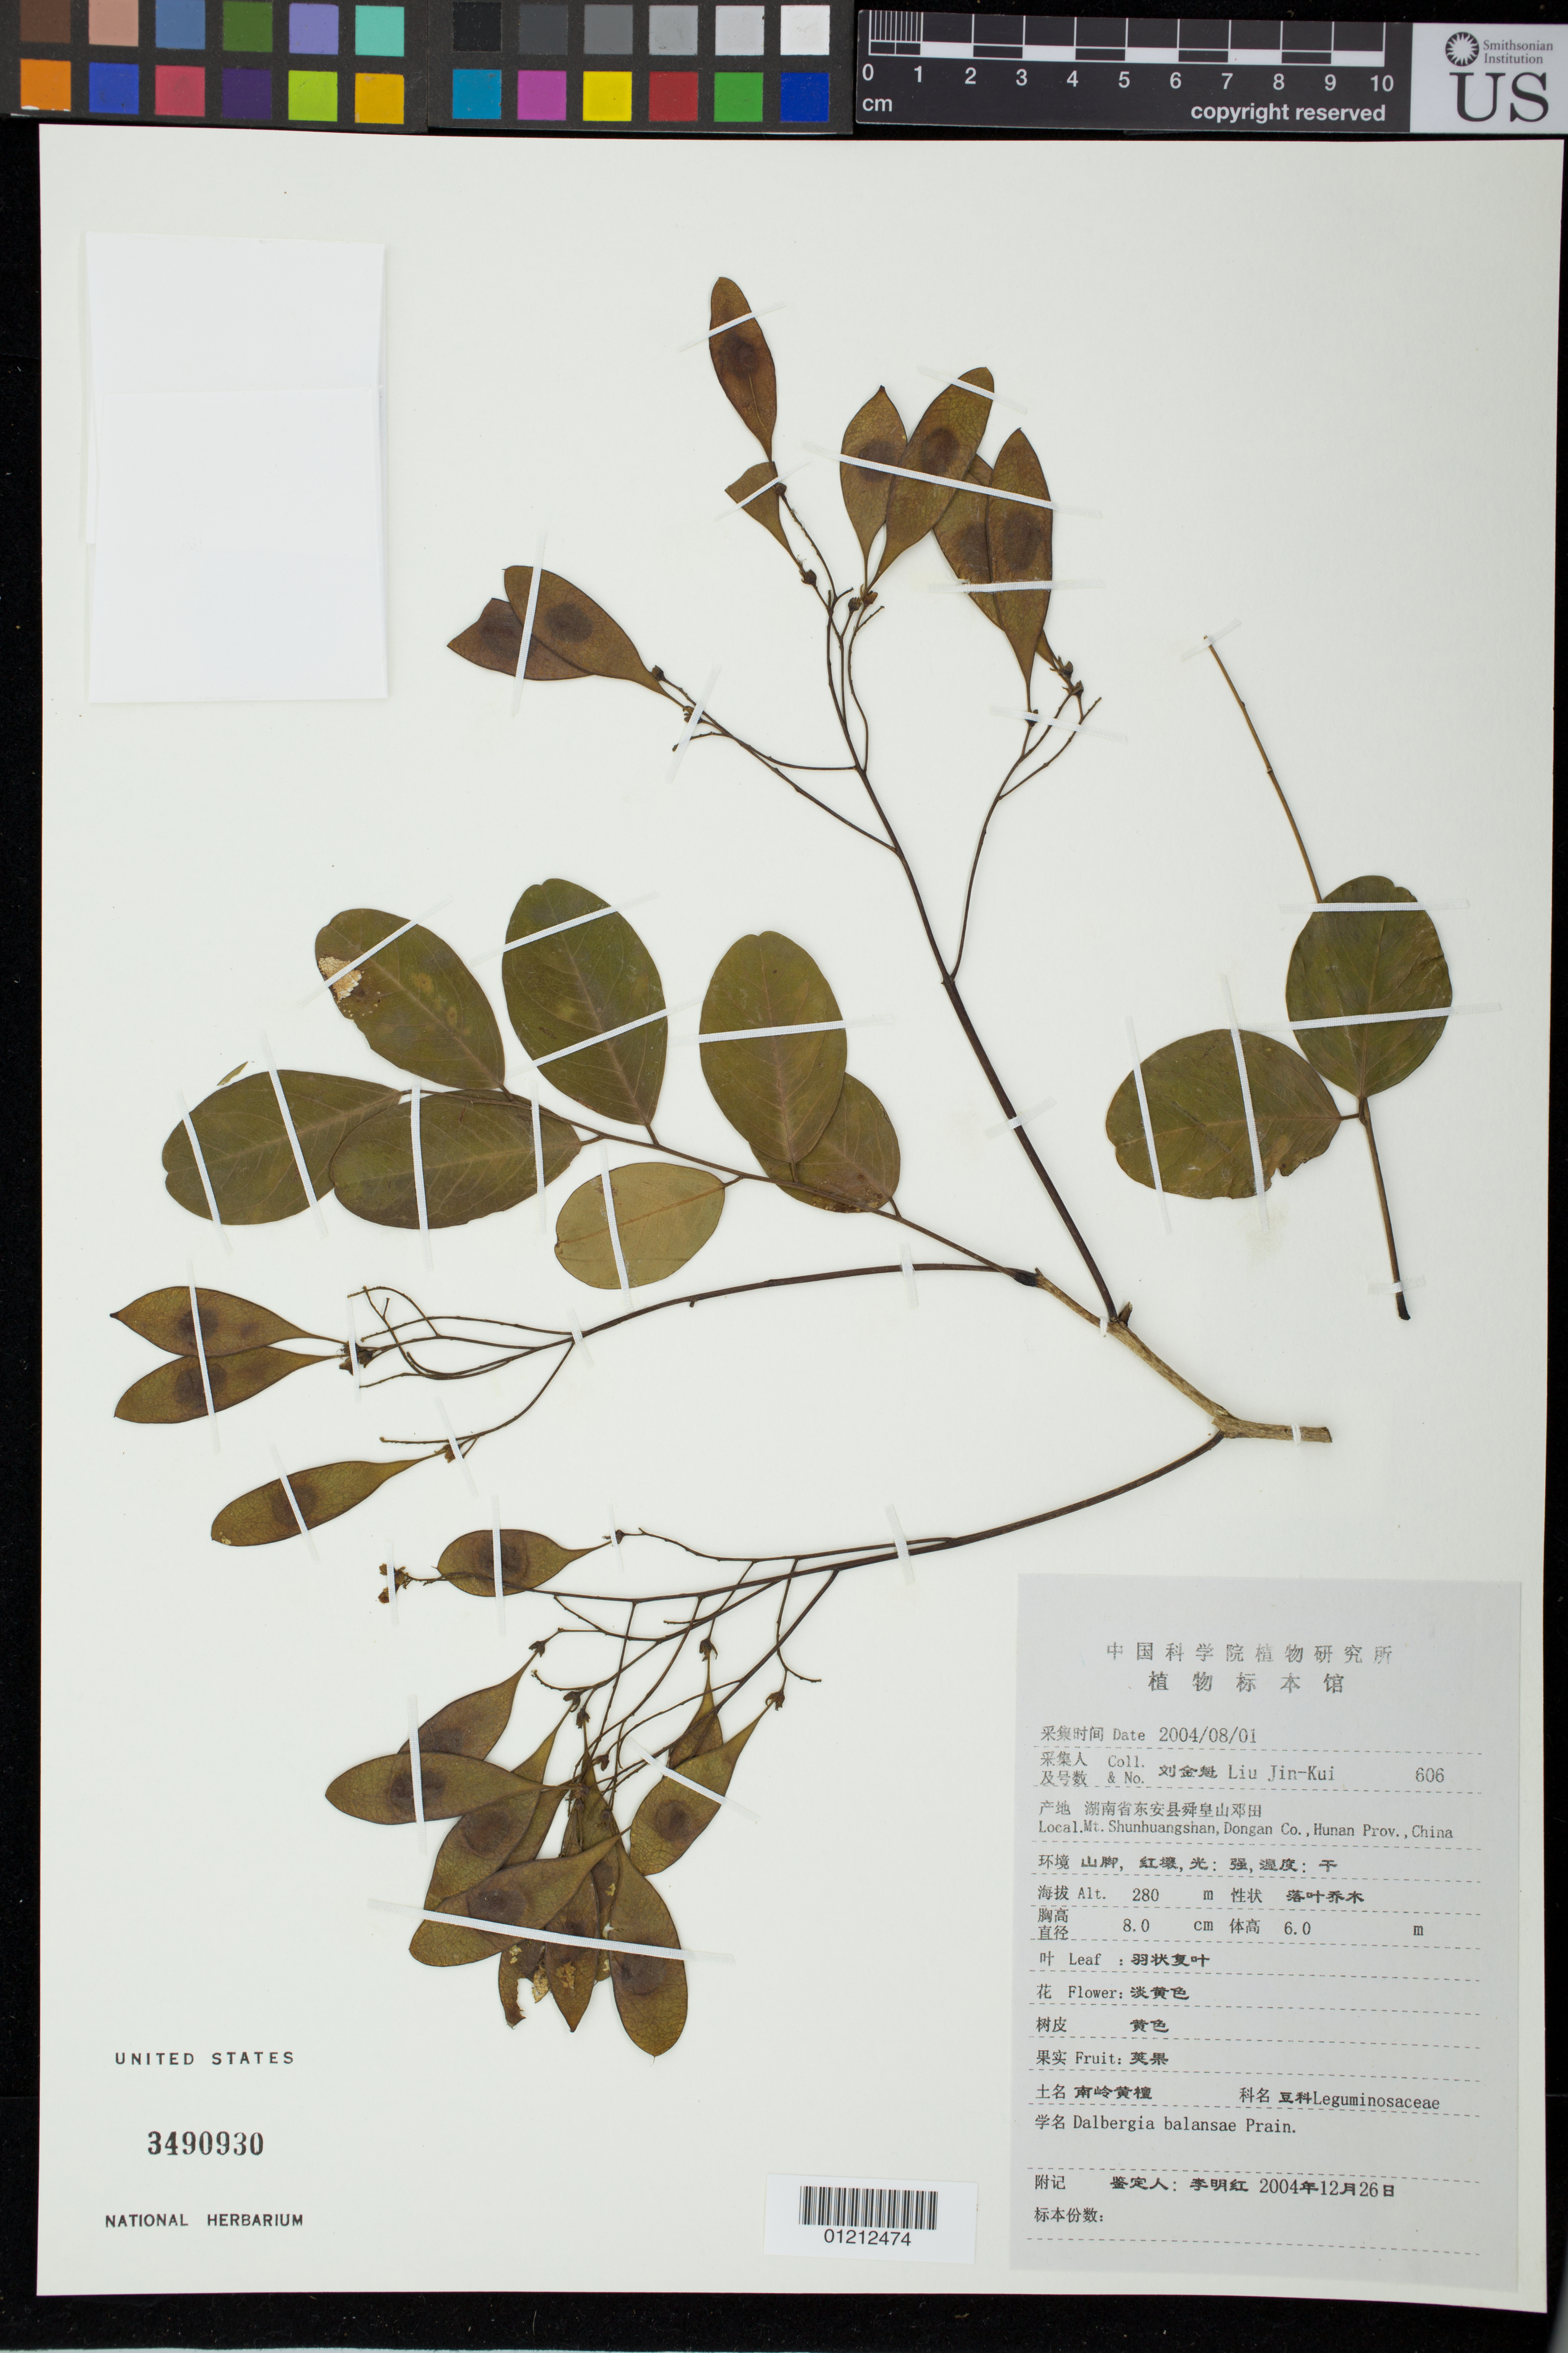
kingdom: Plantae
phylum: Tracheophyta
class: Magnoliopsida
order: Fabales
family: Fabaceae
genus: Dalbergia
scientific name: Dalbergia balansae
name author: Prain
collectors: J. K. Liu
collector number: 606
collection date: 2004-08-01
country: China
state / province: Hunan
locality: Mt. Shunhuangshan, Dongan Co.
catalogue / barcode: US 3490930